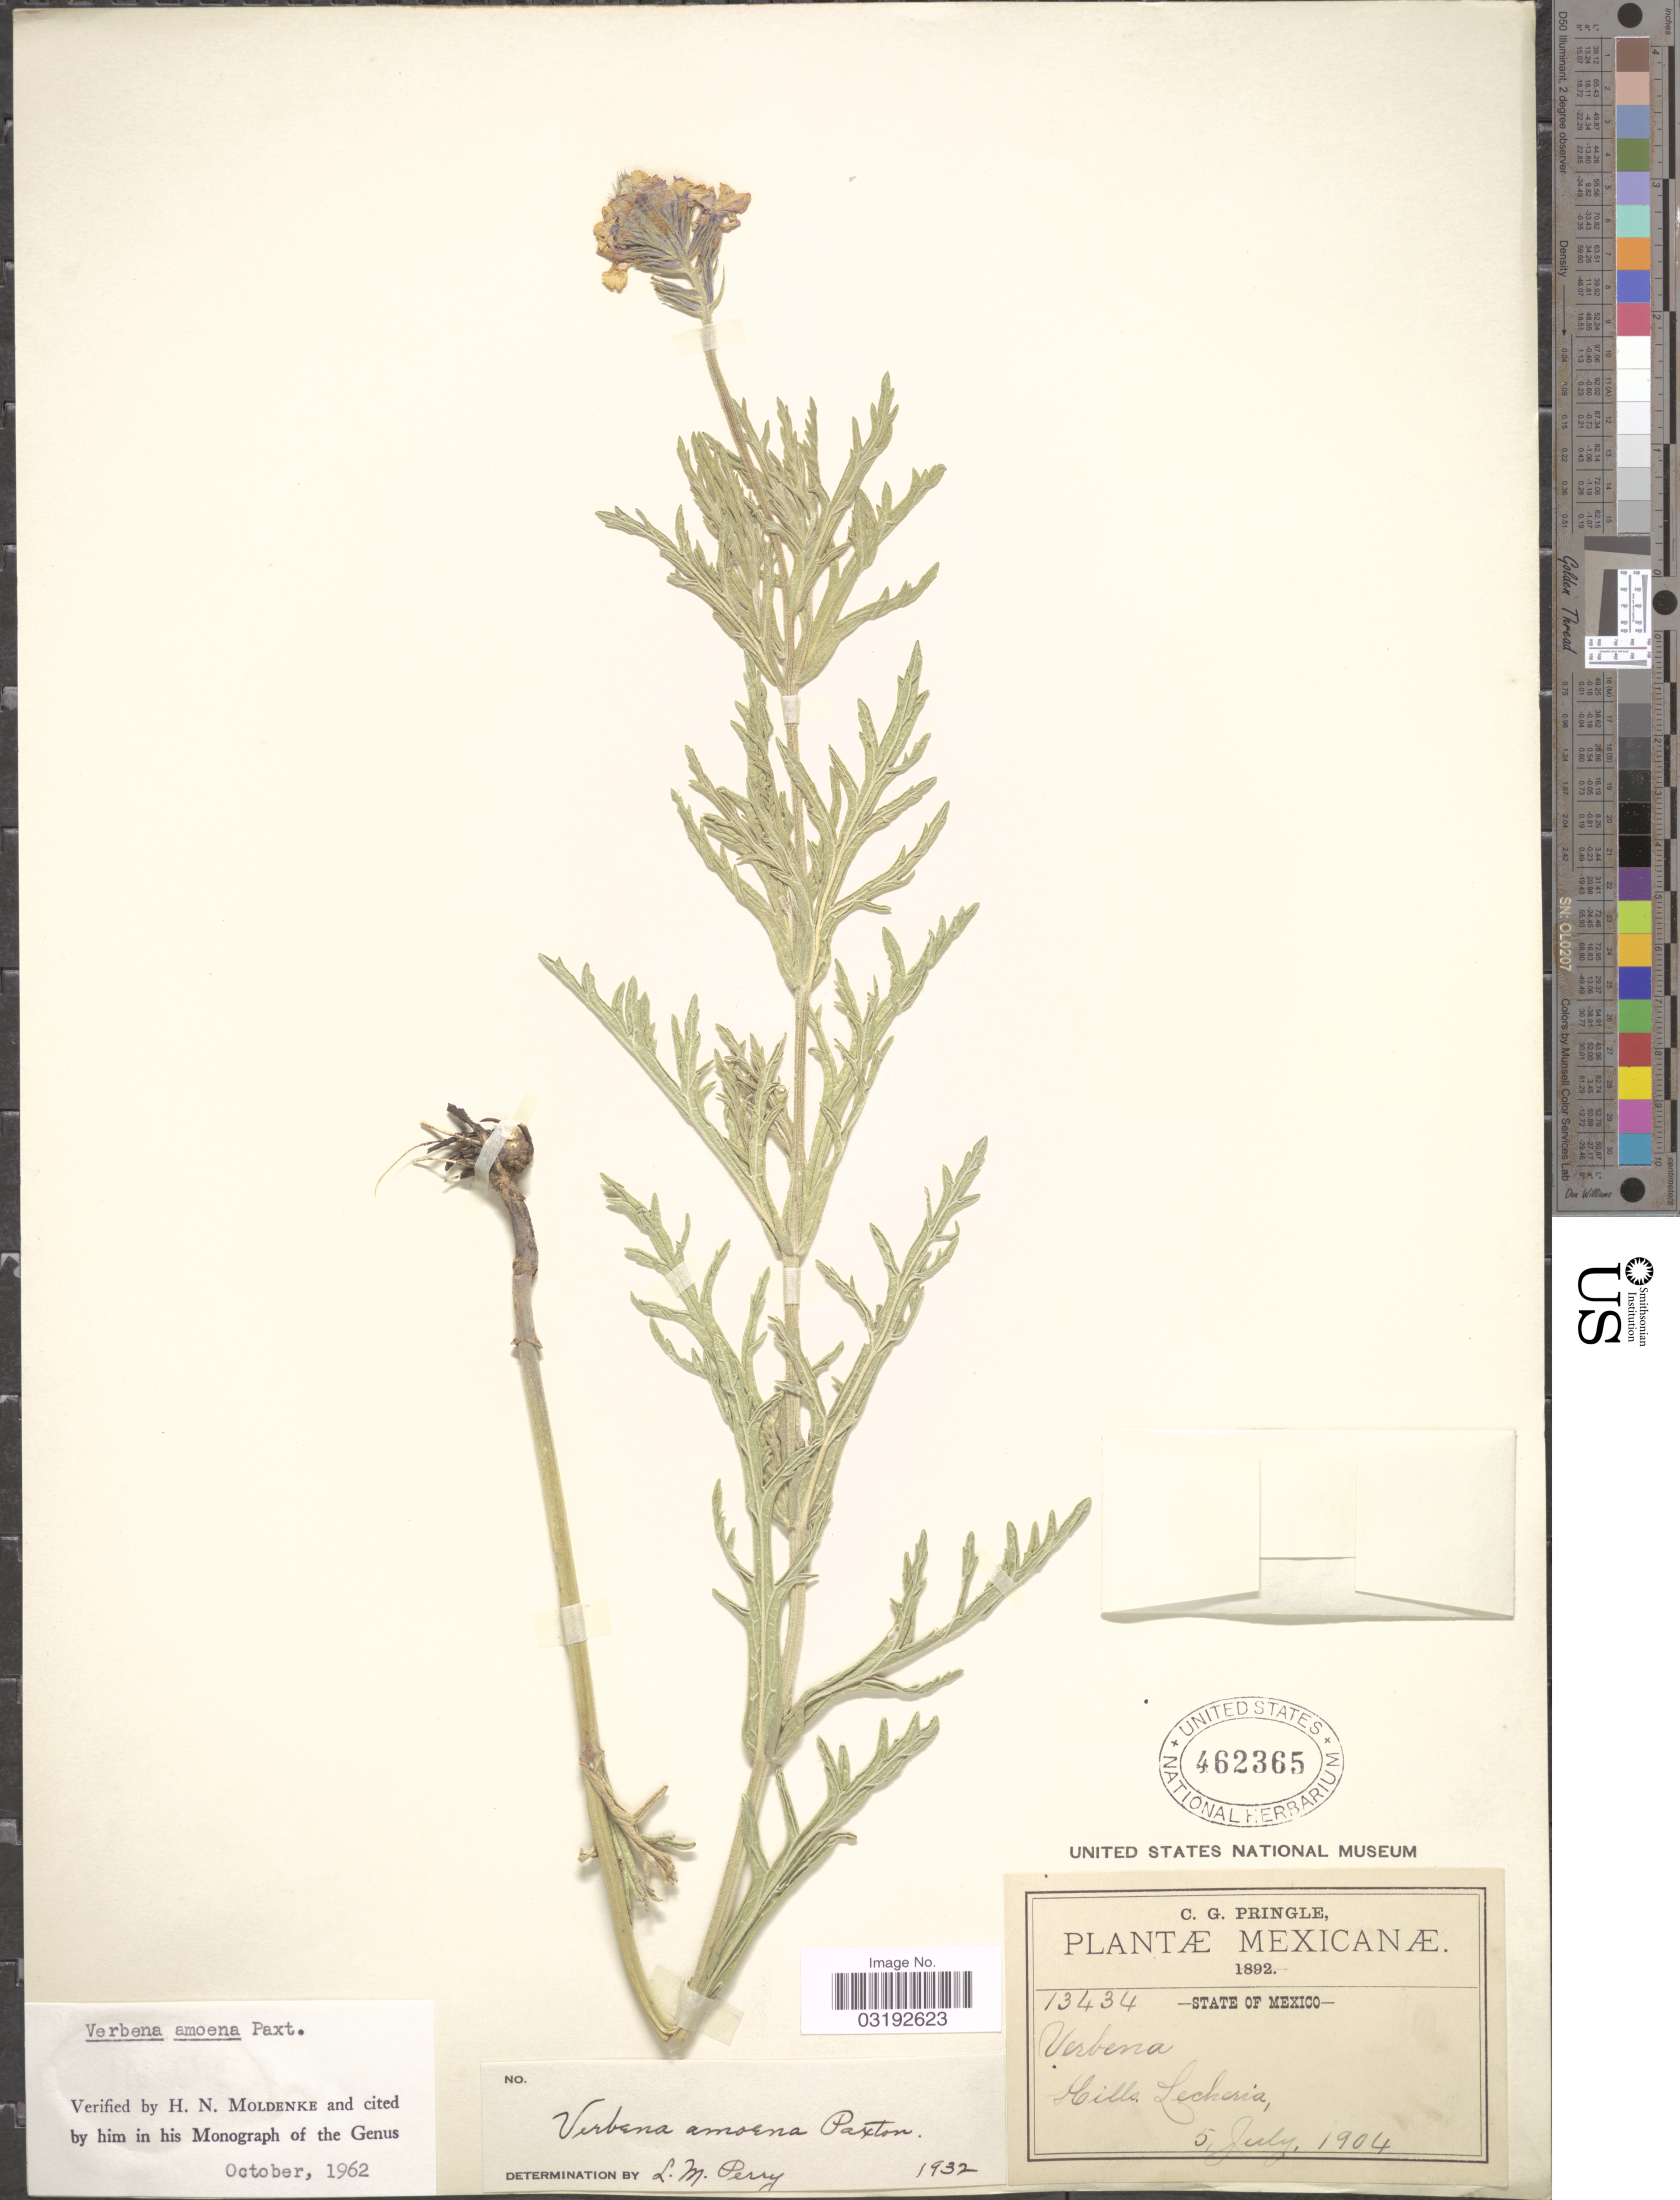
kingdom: Plantae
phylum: Tracheophyta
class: Magnoliopsida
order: Lamiales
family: Verbenaceae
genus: Verbena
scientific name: Verbena amoena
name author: Paxton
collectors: C. G. Pringle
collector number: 13434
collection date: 1904-07-05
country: Mexico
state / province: México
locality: Hills Lecheria.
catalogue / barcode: US 462365